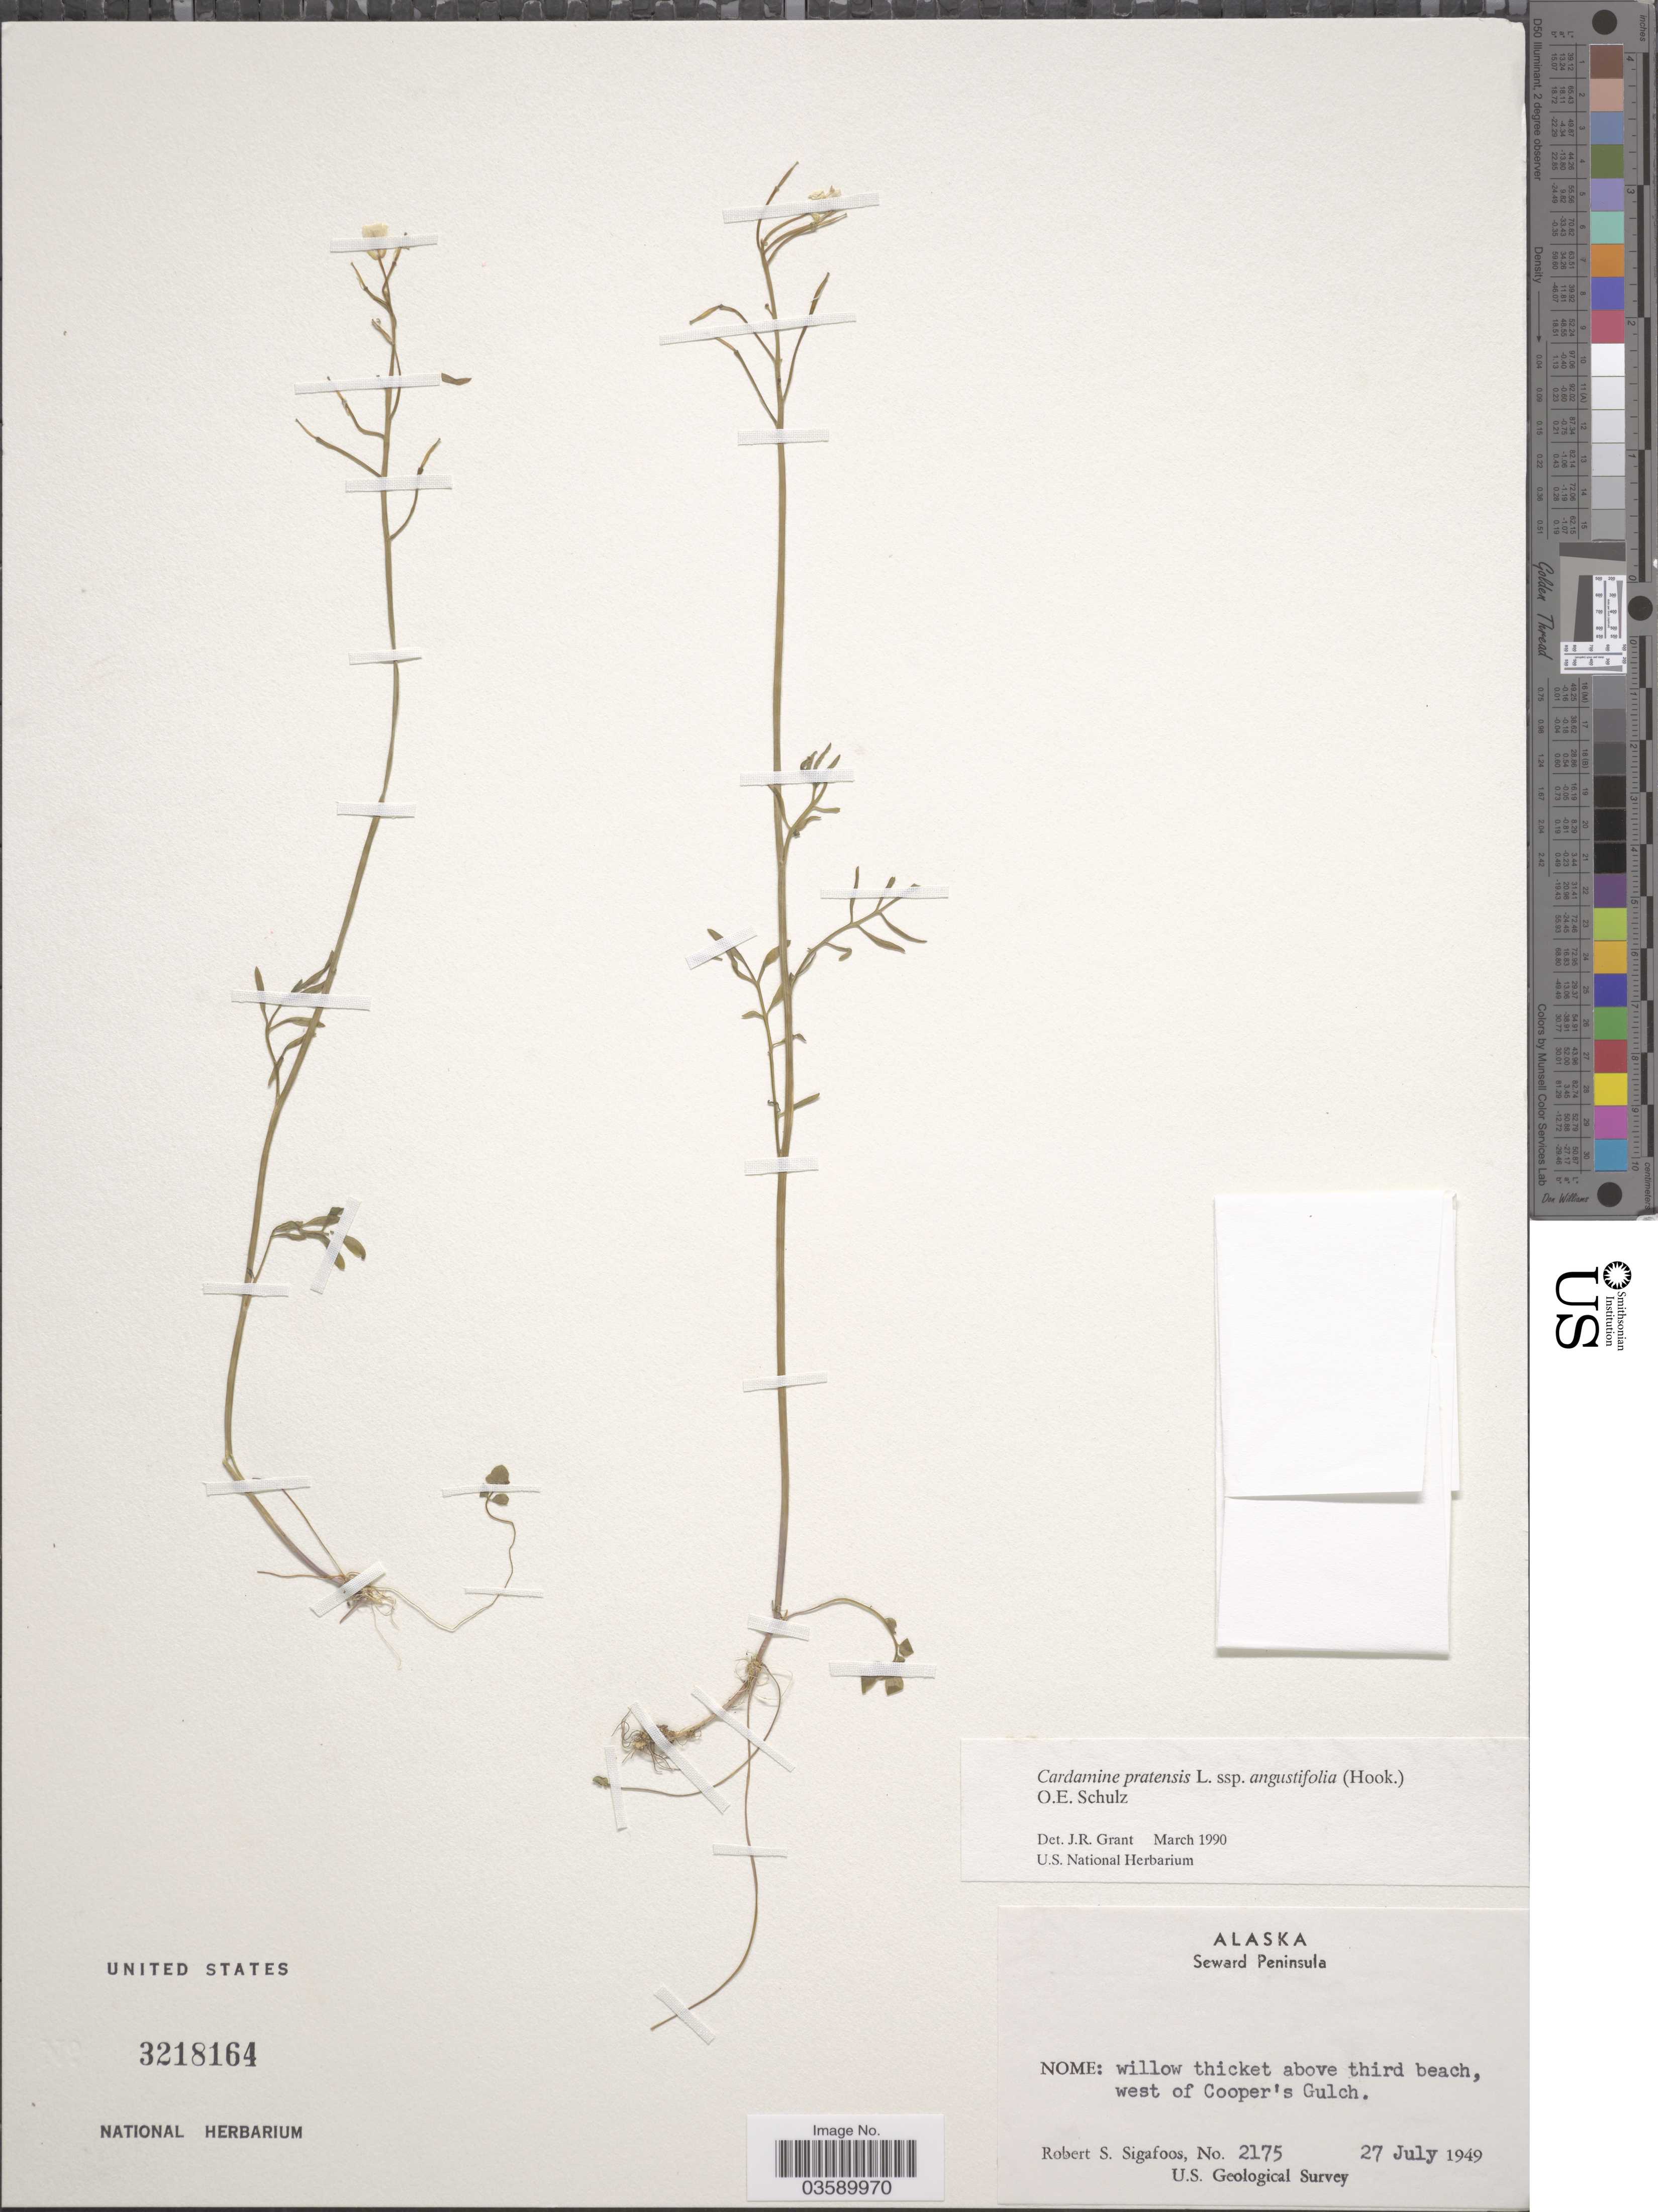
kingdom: Plantae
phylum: Tracheophyta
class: Magnoliopsida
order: Brassicales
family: Brassicaceae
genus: Cardamine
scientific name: Cardamine pratensis subsp. angustifolia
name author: (Hook.) O.E. Schulz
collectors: R. Sigafoos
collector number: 2175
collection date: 1949-07-27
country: United States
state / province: Alaska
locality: Seward Peninsula. Nome: willow thicket above third beach, west of Cooper's Gulch.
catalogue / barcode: US 3218164